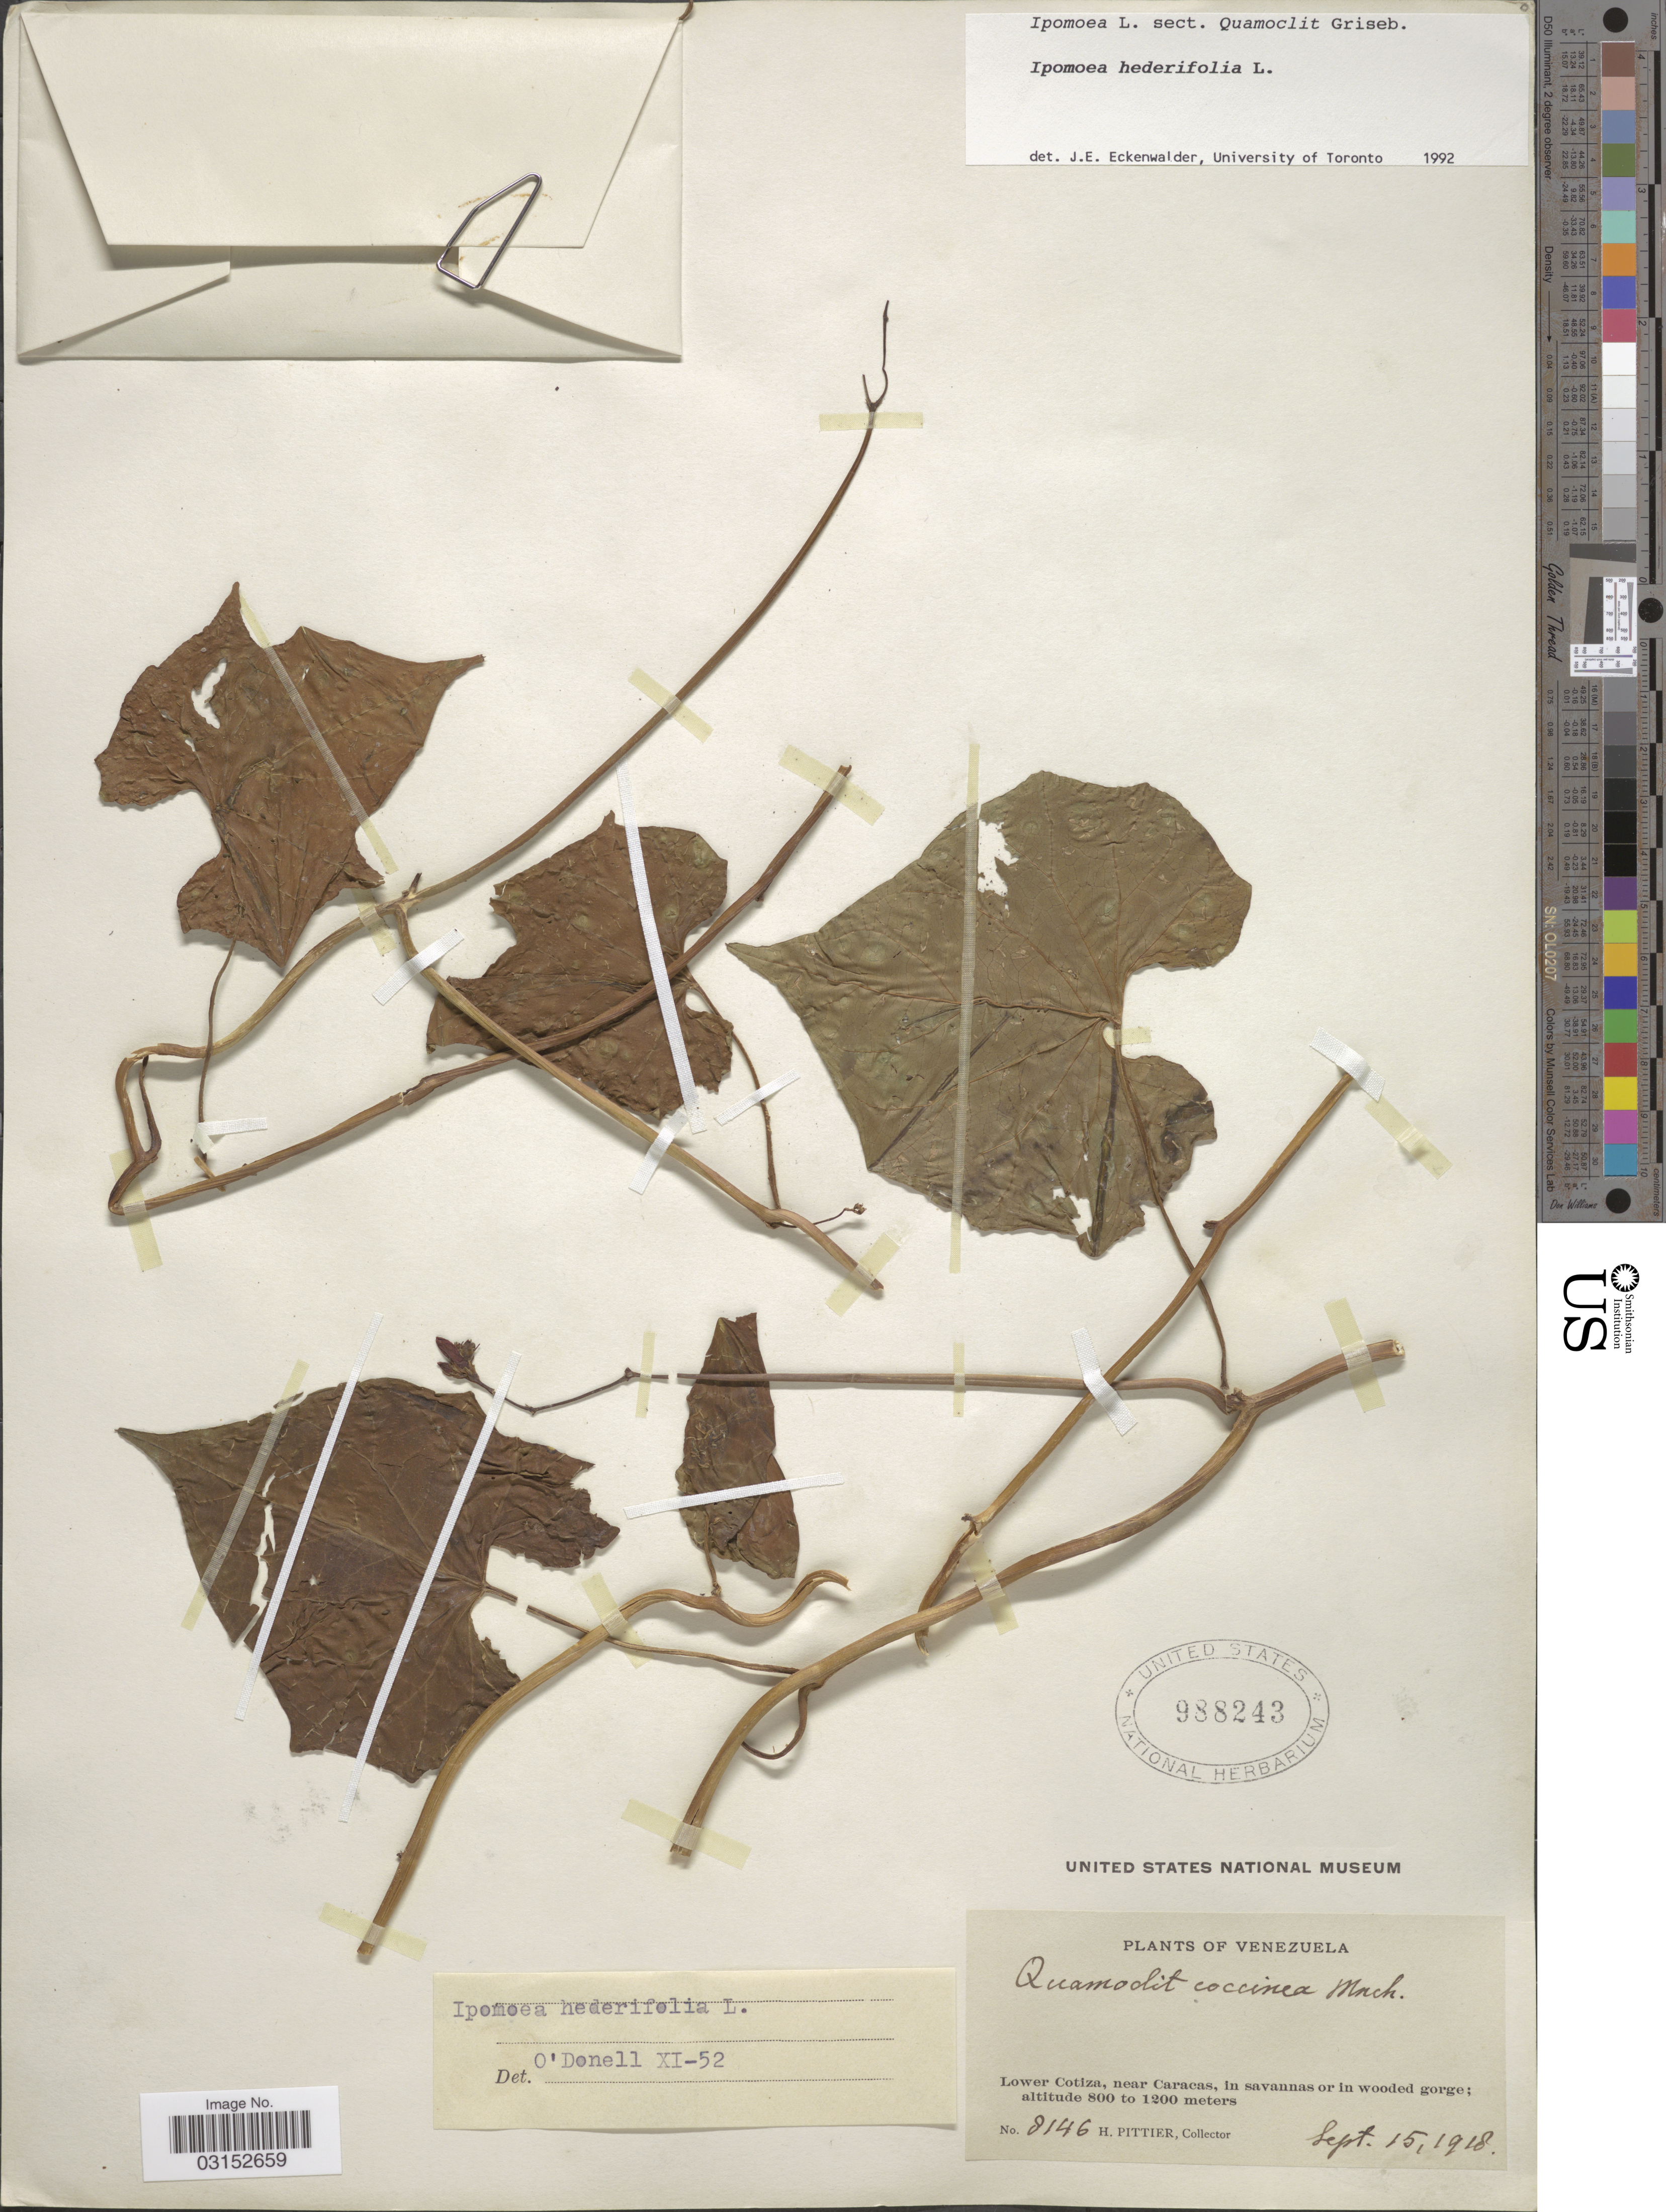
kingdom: Plantae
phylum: Tracheophyta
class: Magnoliopsida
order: Solanales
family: Convolvulaceae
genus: Ipomoea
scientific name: Ipomoea hederifolia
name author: L.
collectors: H. F. Pittier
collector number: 8146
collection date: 1918-09-15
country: Venezuela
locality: Lower Cotiza, near Caracas.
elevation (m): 800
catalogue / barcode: US 988243